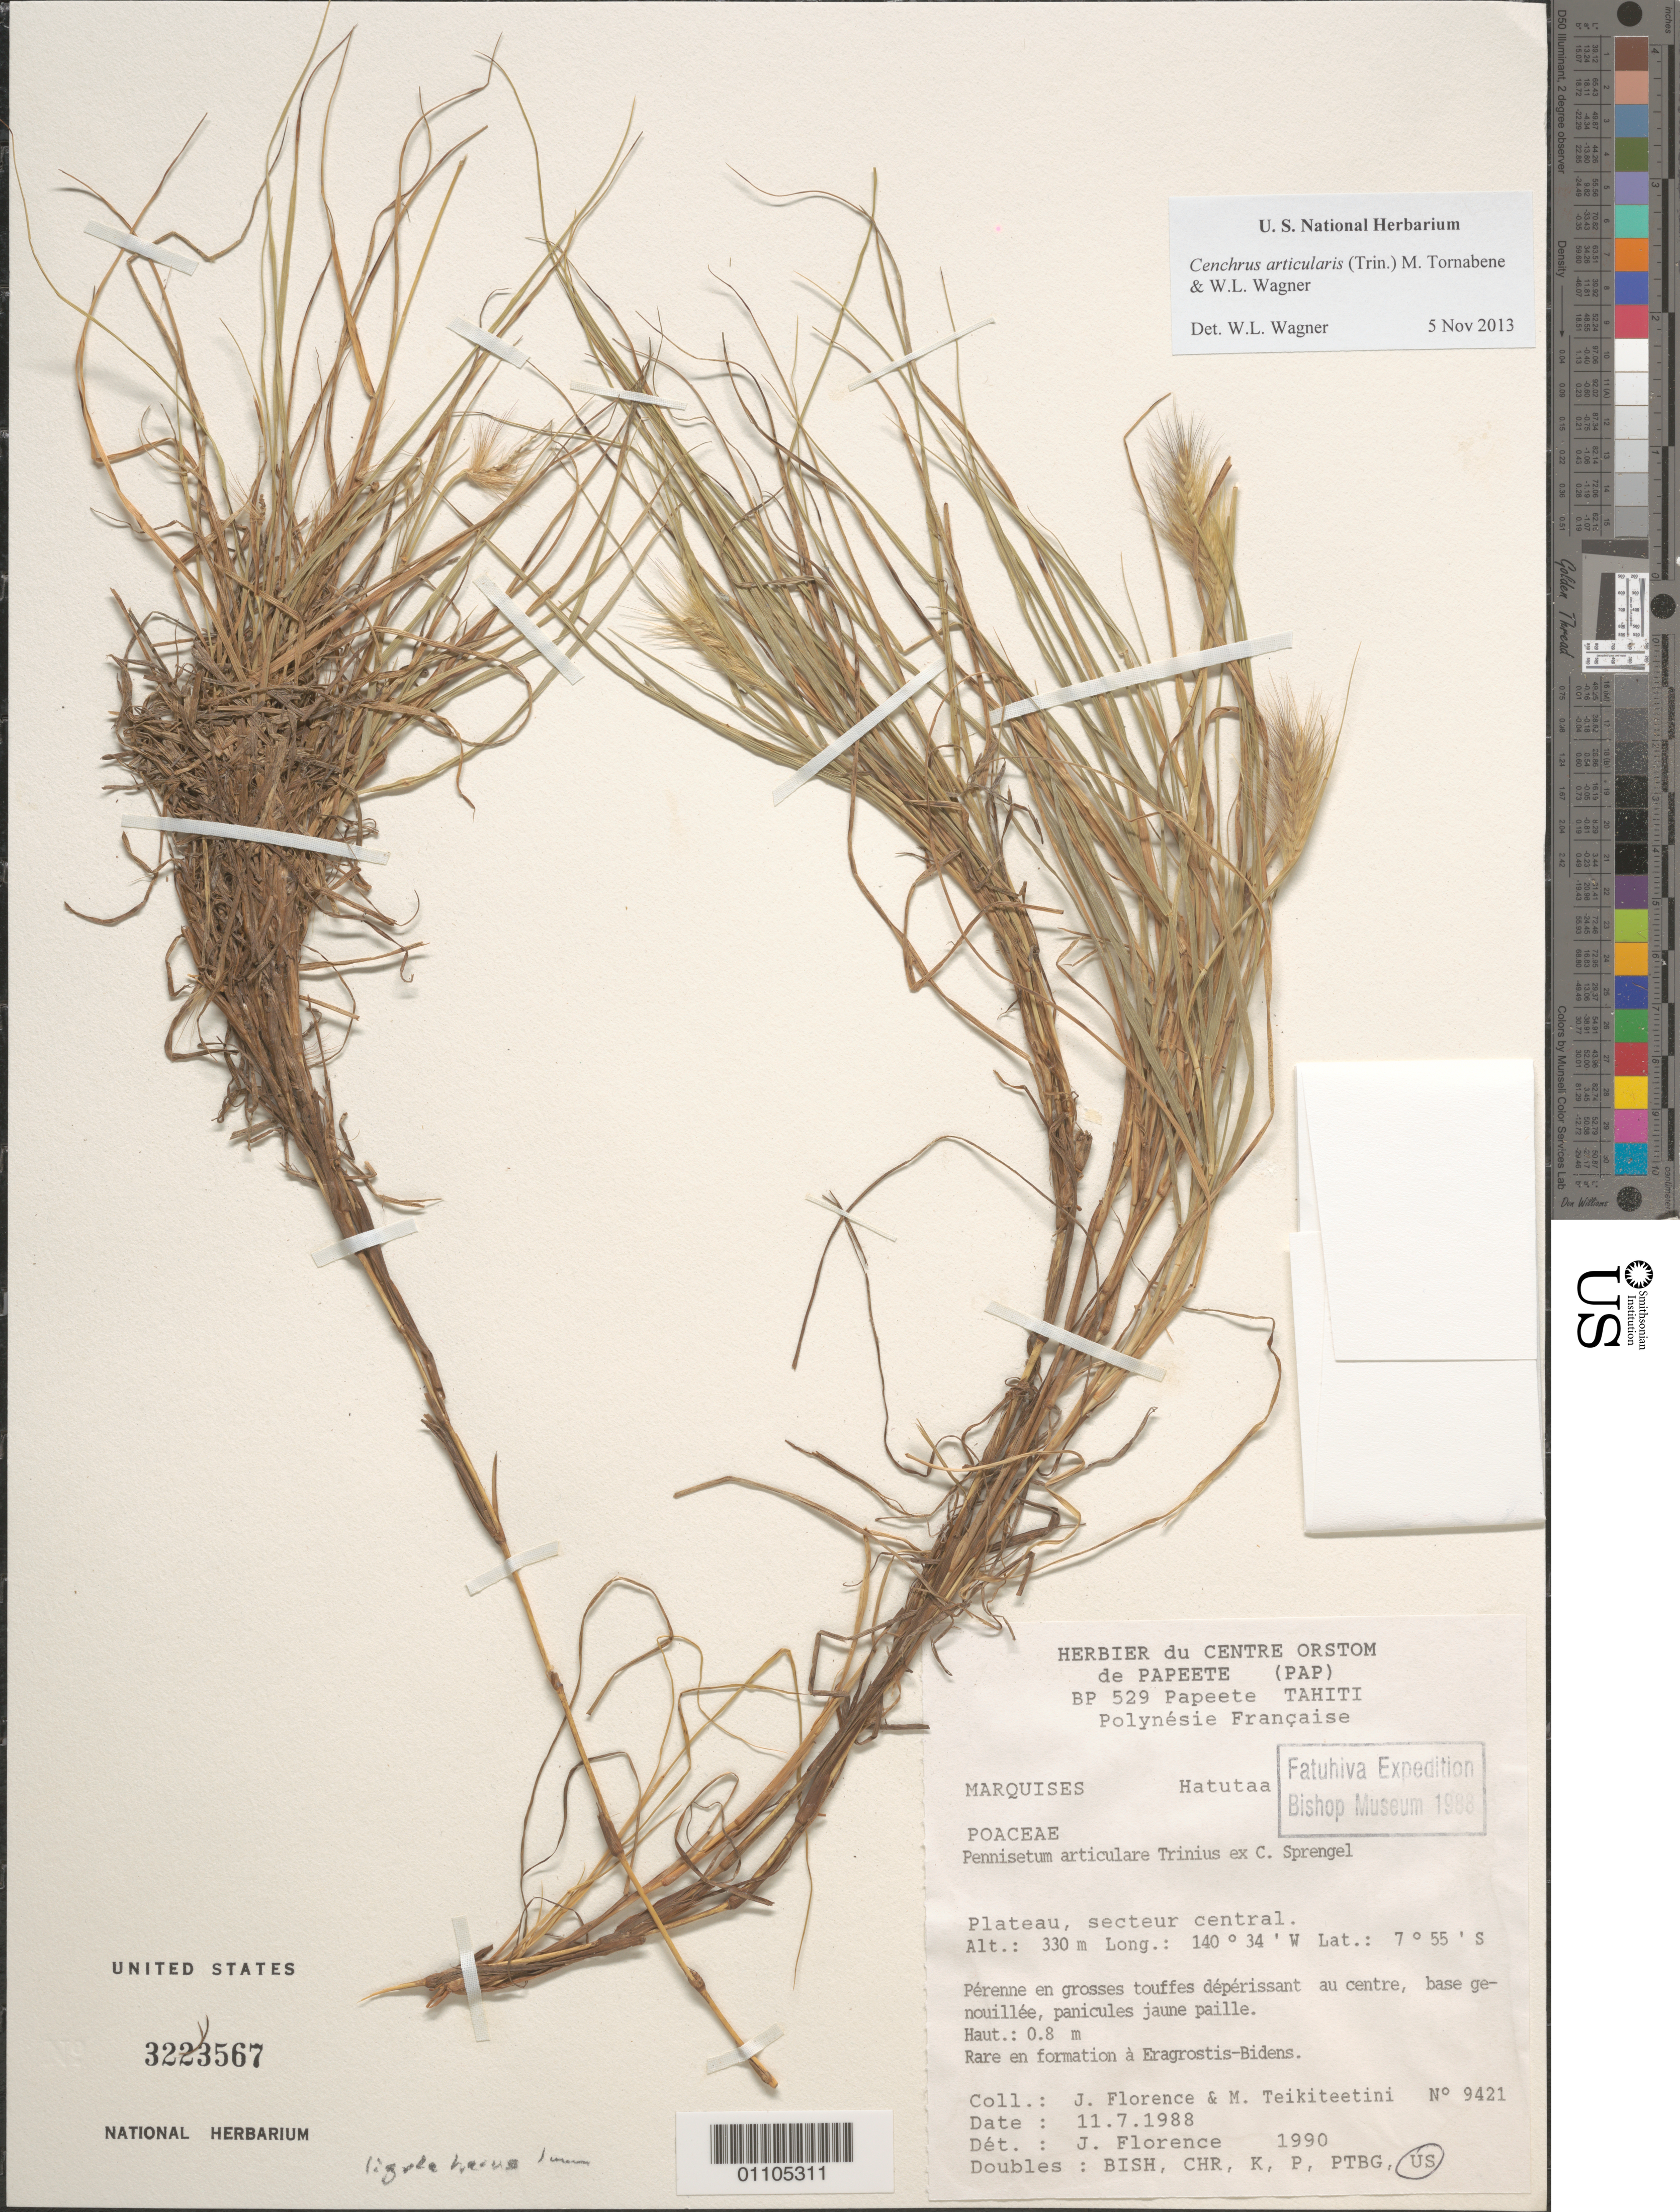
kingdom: Plantae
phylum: Tracheophyta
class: Liliopsida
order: Poales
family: Poaceae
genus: Cenchrus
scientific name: Cenchrus articularis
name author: (Trin.) M.W. Tornab. & W.L. Wagner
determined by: Florence, J.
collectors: J. Florence & M. Teikiteetini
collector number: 9421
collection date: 1988-07-11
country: French Polynesia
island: Hatutaa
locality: Plateau, secteur centrale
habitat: Rare en formation à Eragrostis, Bidens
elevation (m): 330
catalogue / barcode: US 3223567